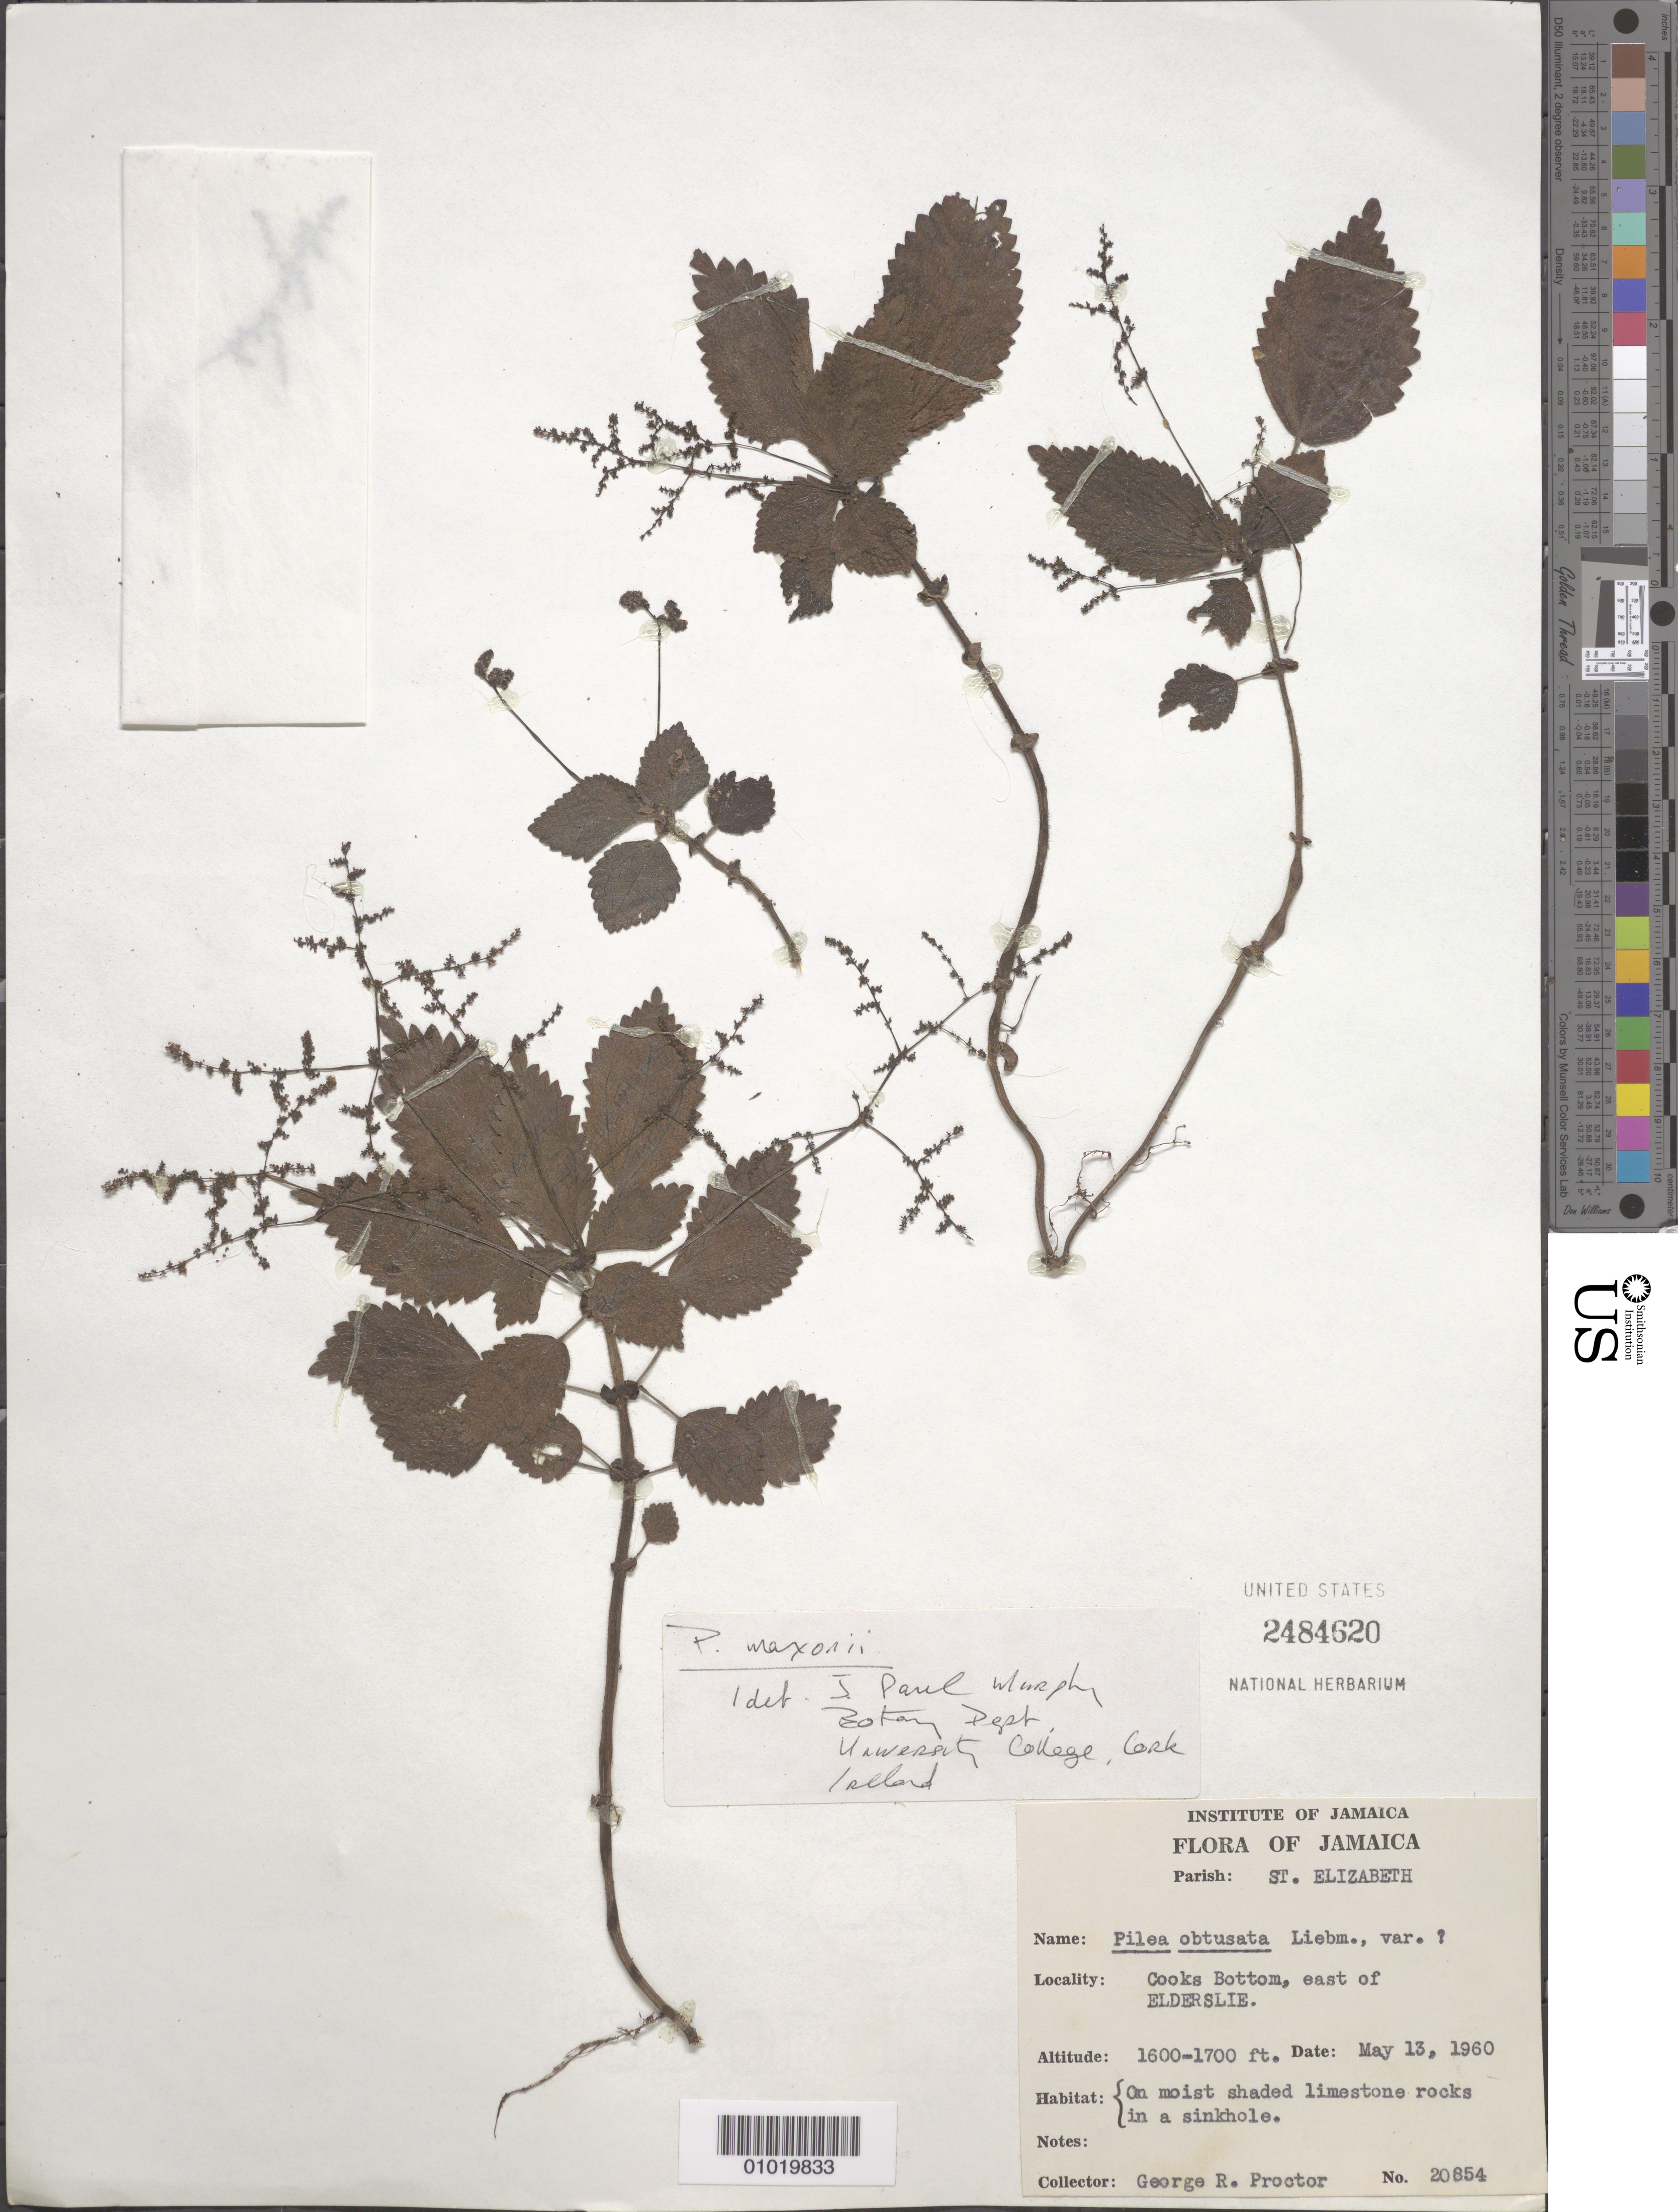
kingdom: Plantae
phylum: Tracheophyta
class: Magnoliopsida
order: Rosales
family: Urticaceae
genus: Pilea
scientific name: Pilea maxonii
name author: Britton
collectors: G. R. Proctor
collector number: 20854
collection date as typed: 13 May 1960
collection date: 1960-05-13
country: Jamaica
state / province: Saint Elizabeth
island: Jamaica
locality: Cooks Bottom, E of Elderslie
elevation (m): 488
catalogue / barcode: US 2484620